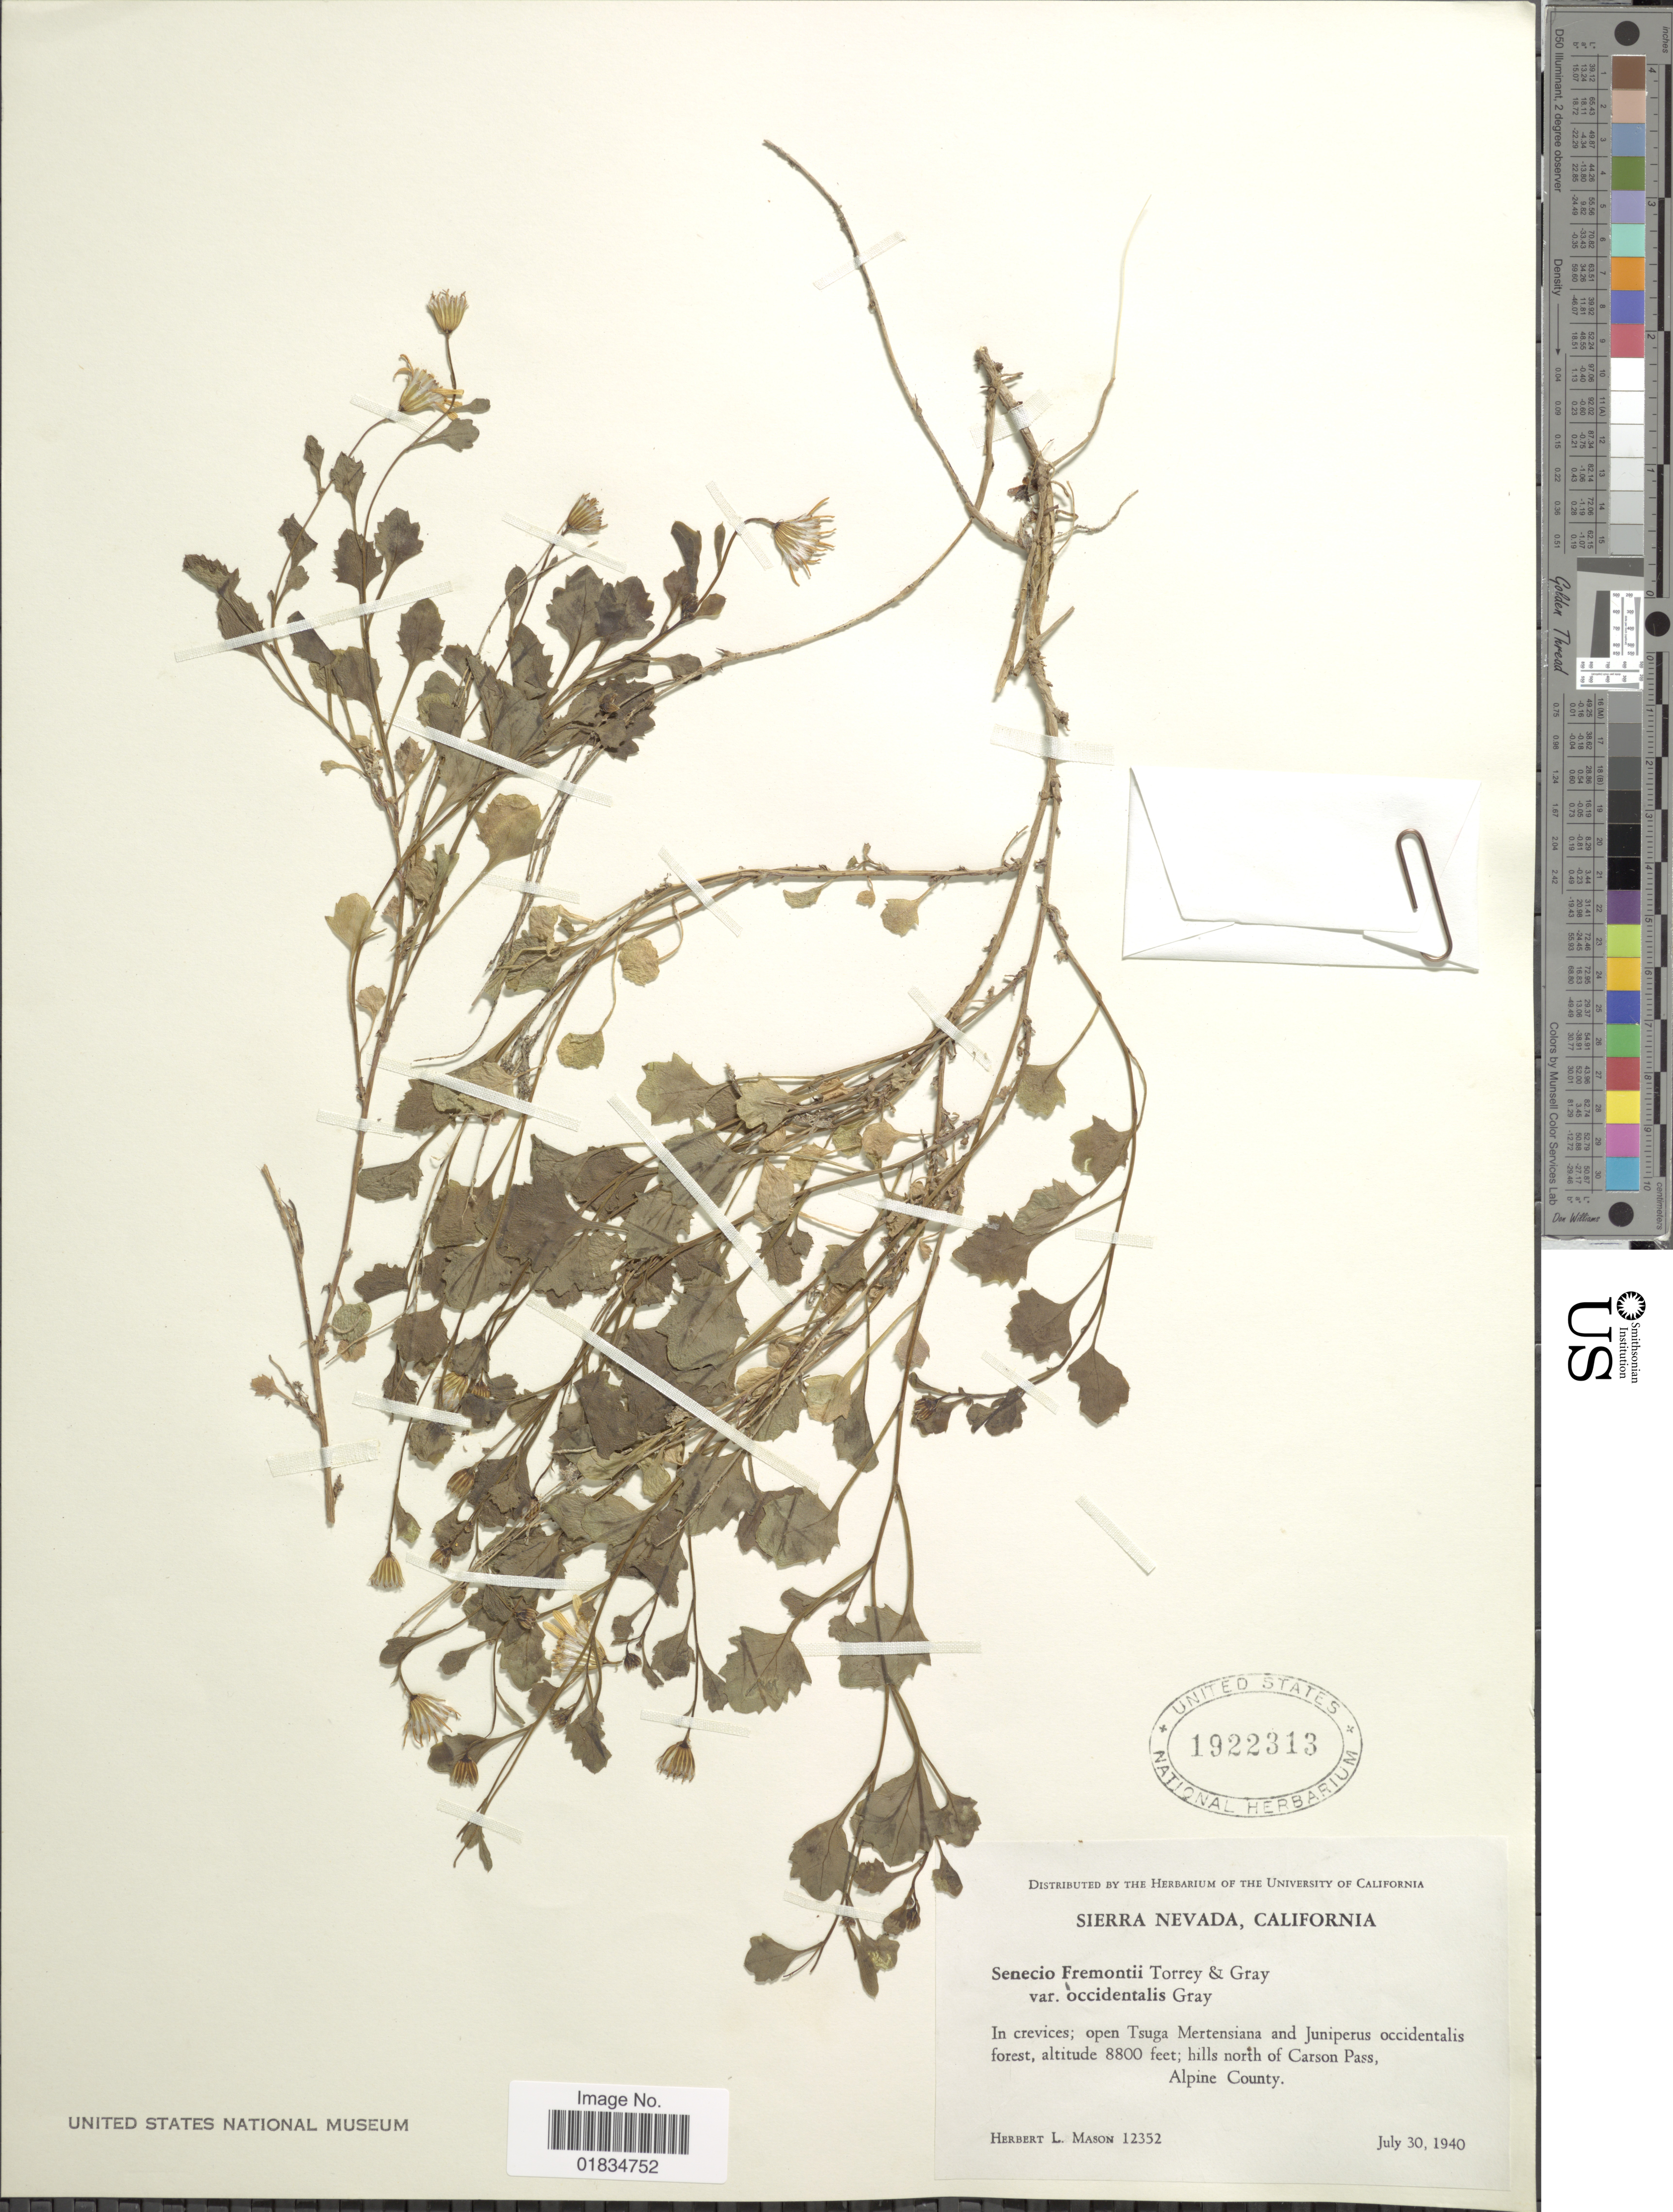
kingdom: Plantae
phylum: Tracheophyta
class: Magnoliopsida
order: Asterales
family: Asteraceae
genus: Senecio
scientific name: Senecio fremontii subsp. occidentalis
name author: (A. Gray) G. W. Douglas & Ruyle-Dougl.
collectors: H. L. Mason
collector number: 12352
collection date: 1940-07-30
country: United States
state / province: California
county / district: Alpine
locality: Sierra Nevada, Hills north of Carson Pass, Alpine County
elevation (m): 2682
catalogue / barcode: US 1922313